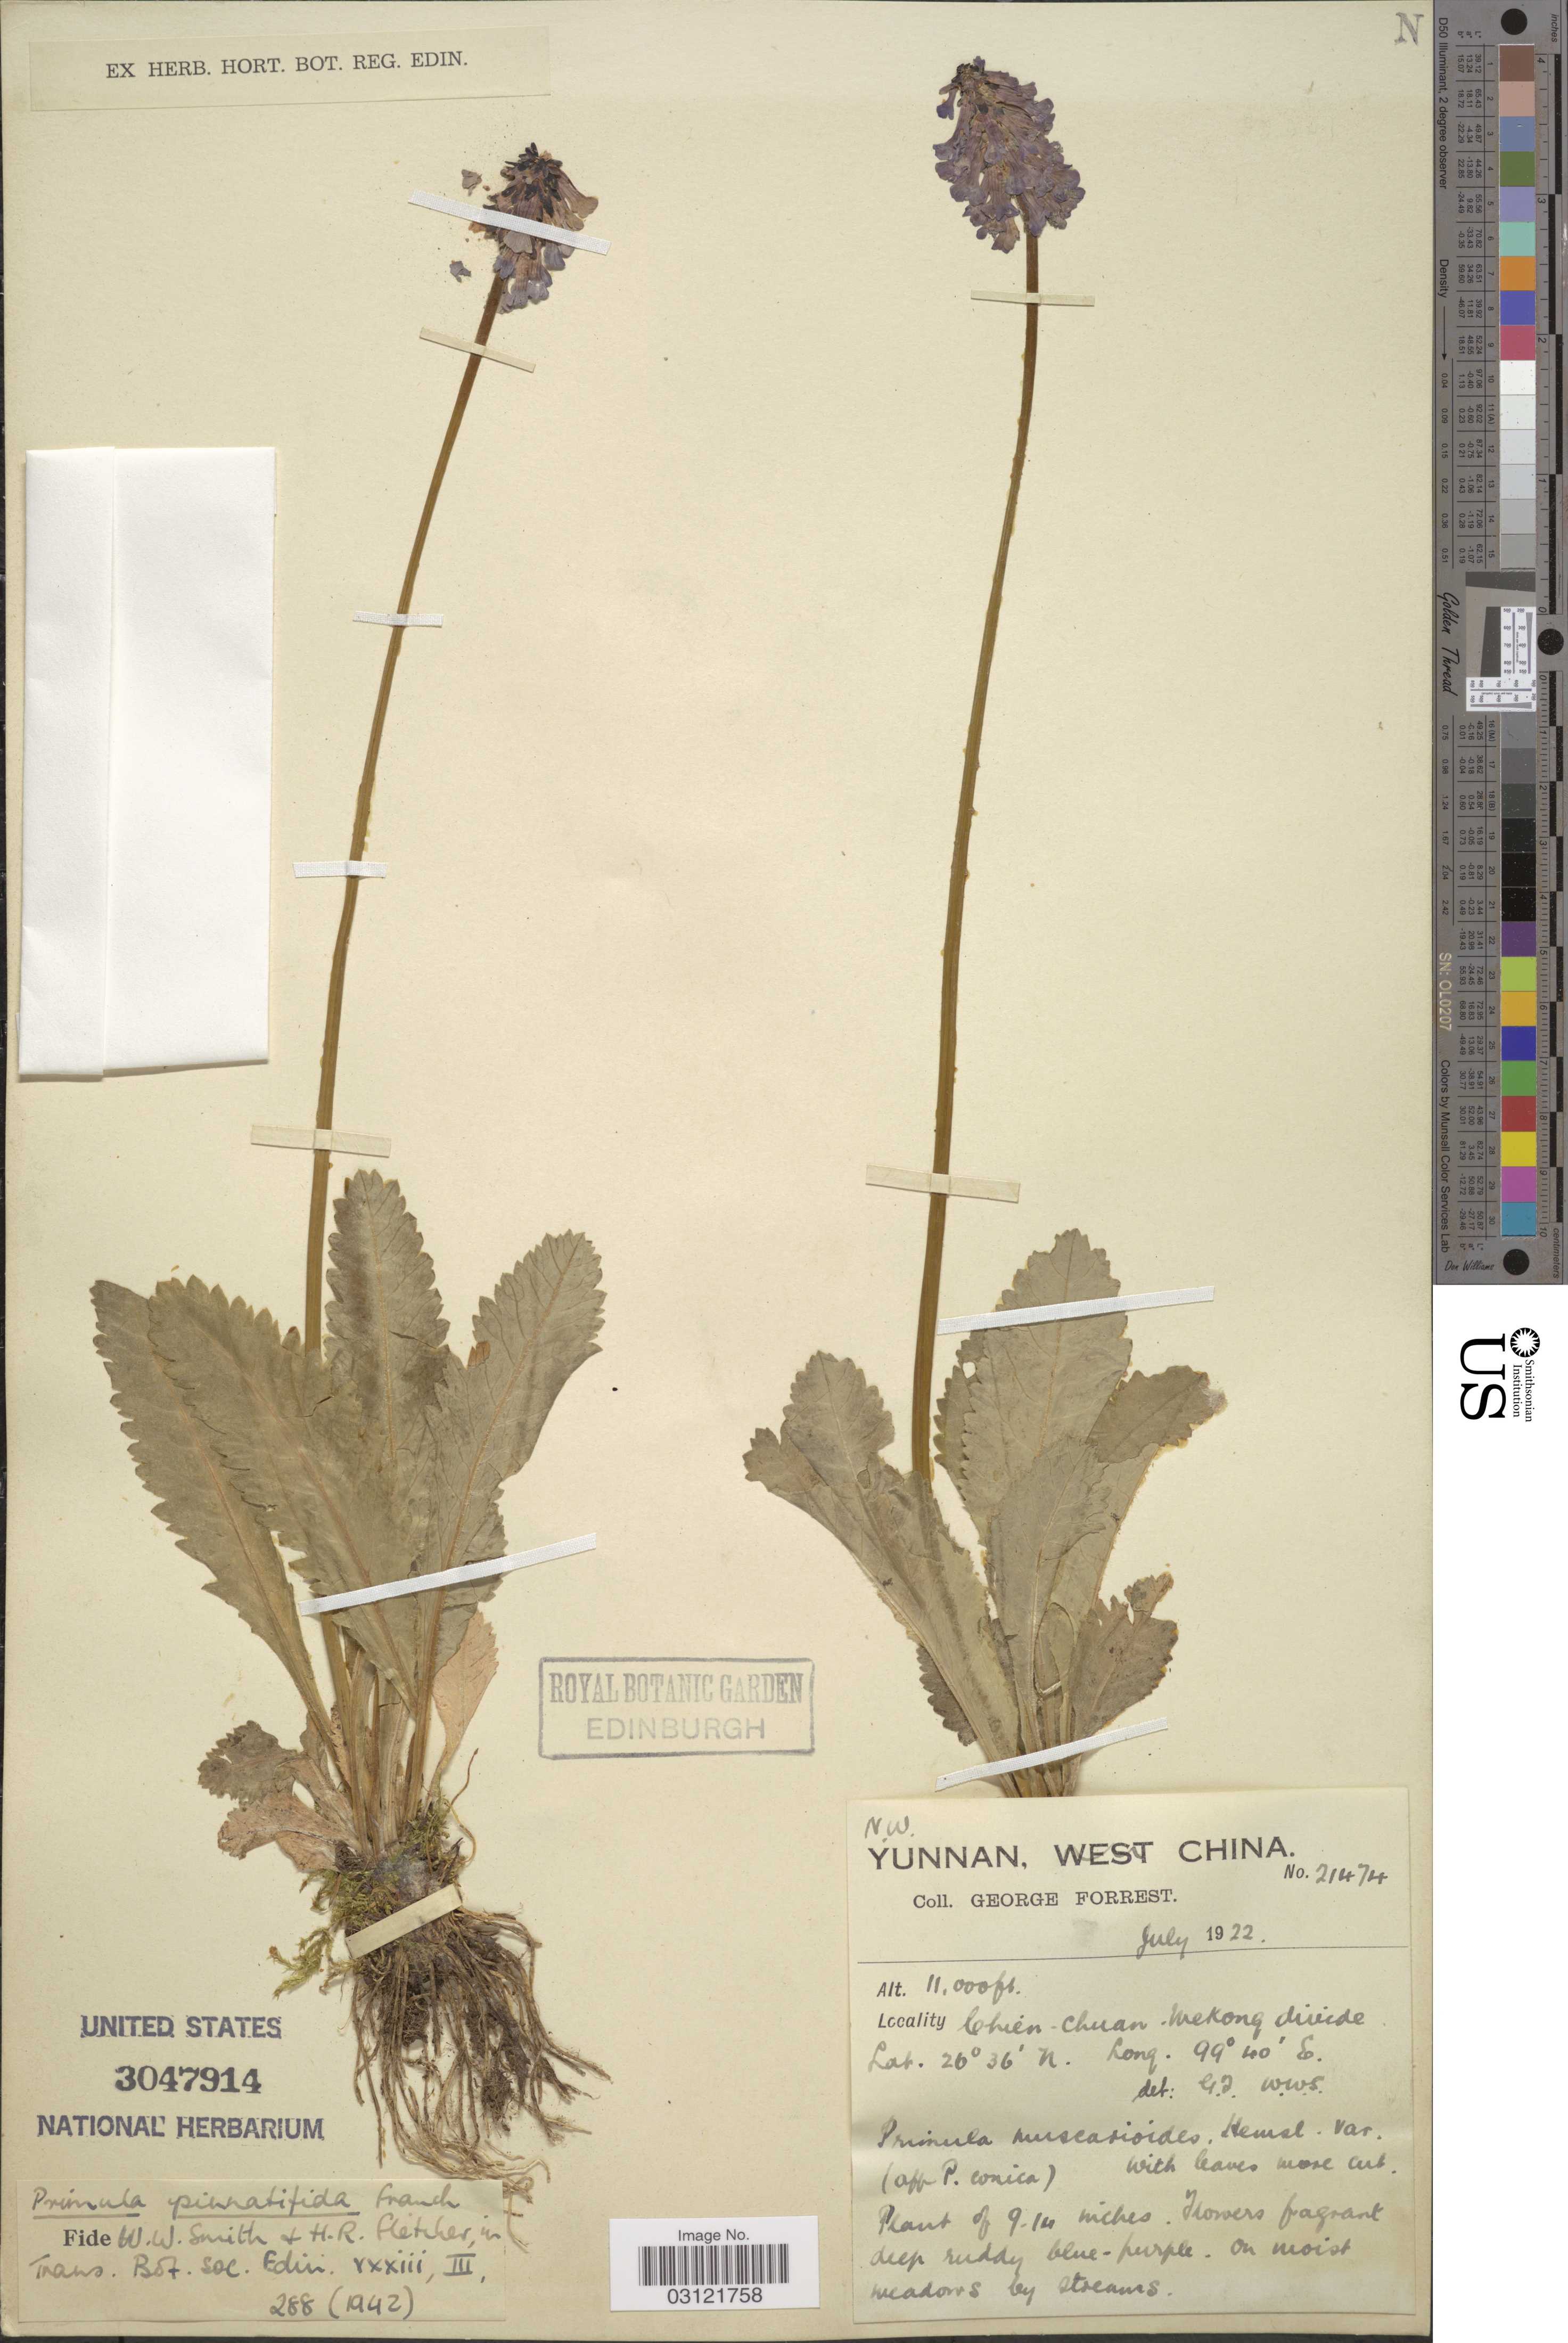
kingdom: Plantae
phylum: Tracheophyta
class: Magnoliopsida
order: Ericales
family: Primulaceae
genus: Primula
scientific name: Primula pinnatifida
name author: Franch.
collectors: G. Forrest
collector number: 21474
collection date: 1922-07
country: China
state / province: Yunnan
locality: N.W. Yunnan, Chien-Chuan - Mekong divide.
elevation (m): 3353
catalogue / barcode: US 3047914